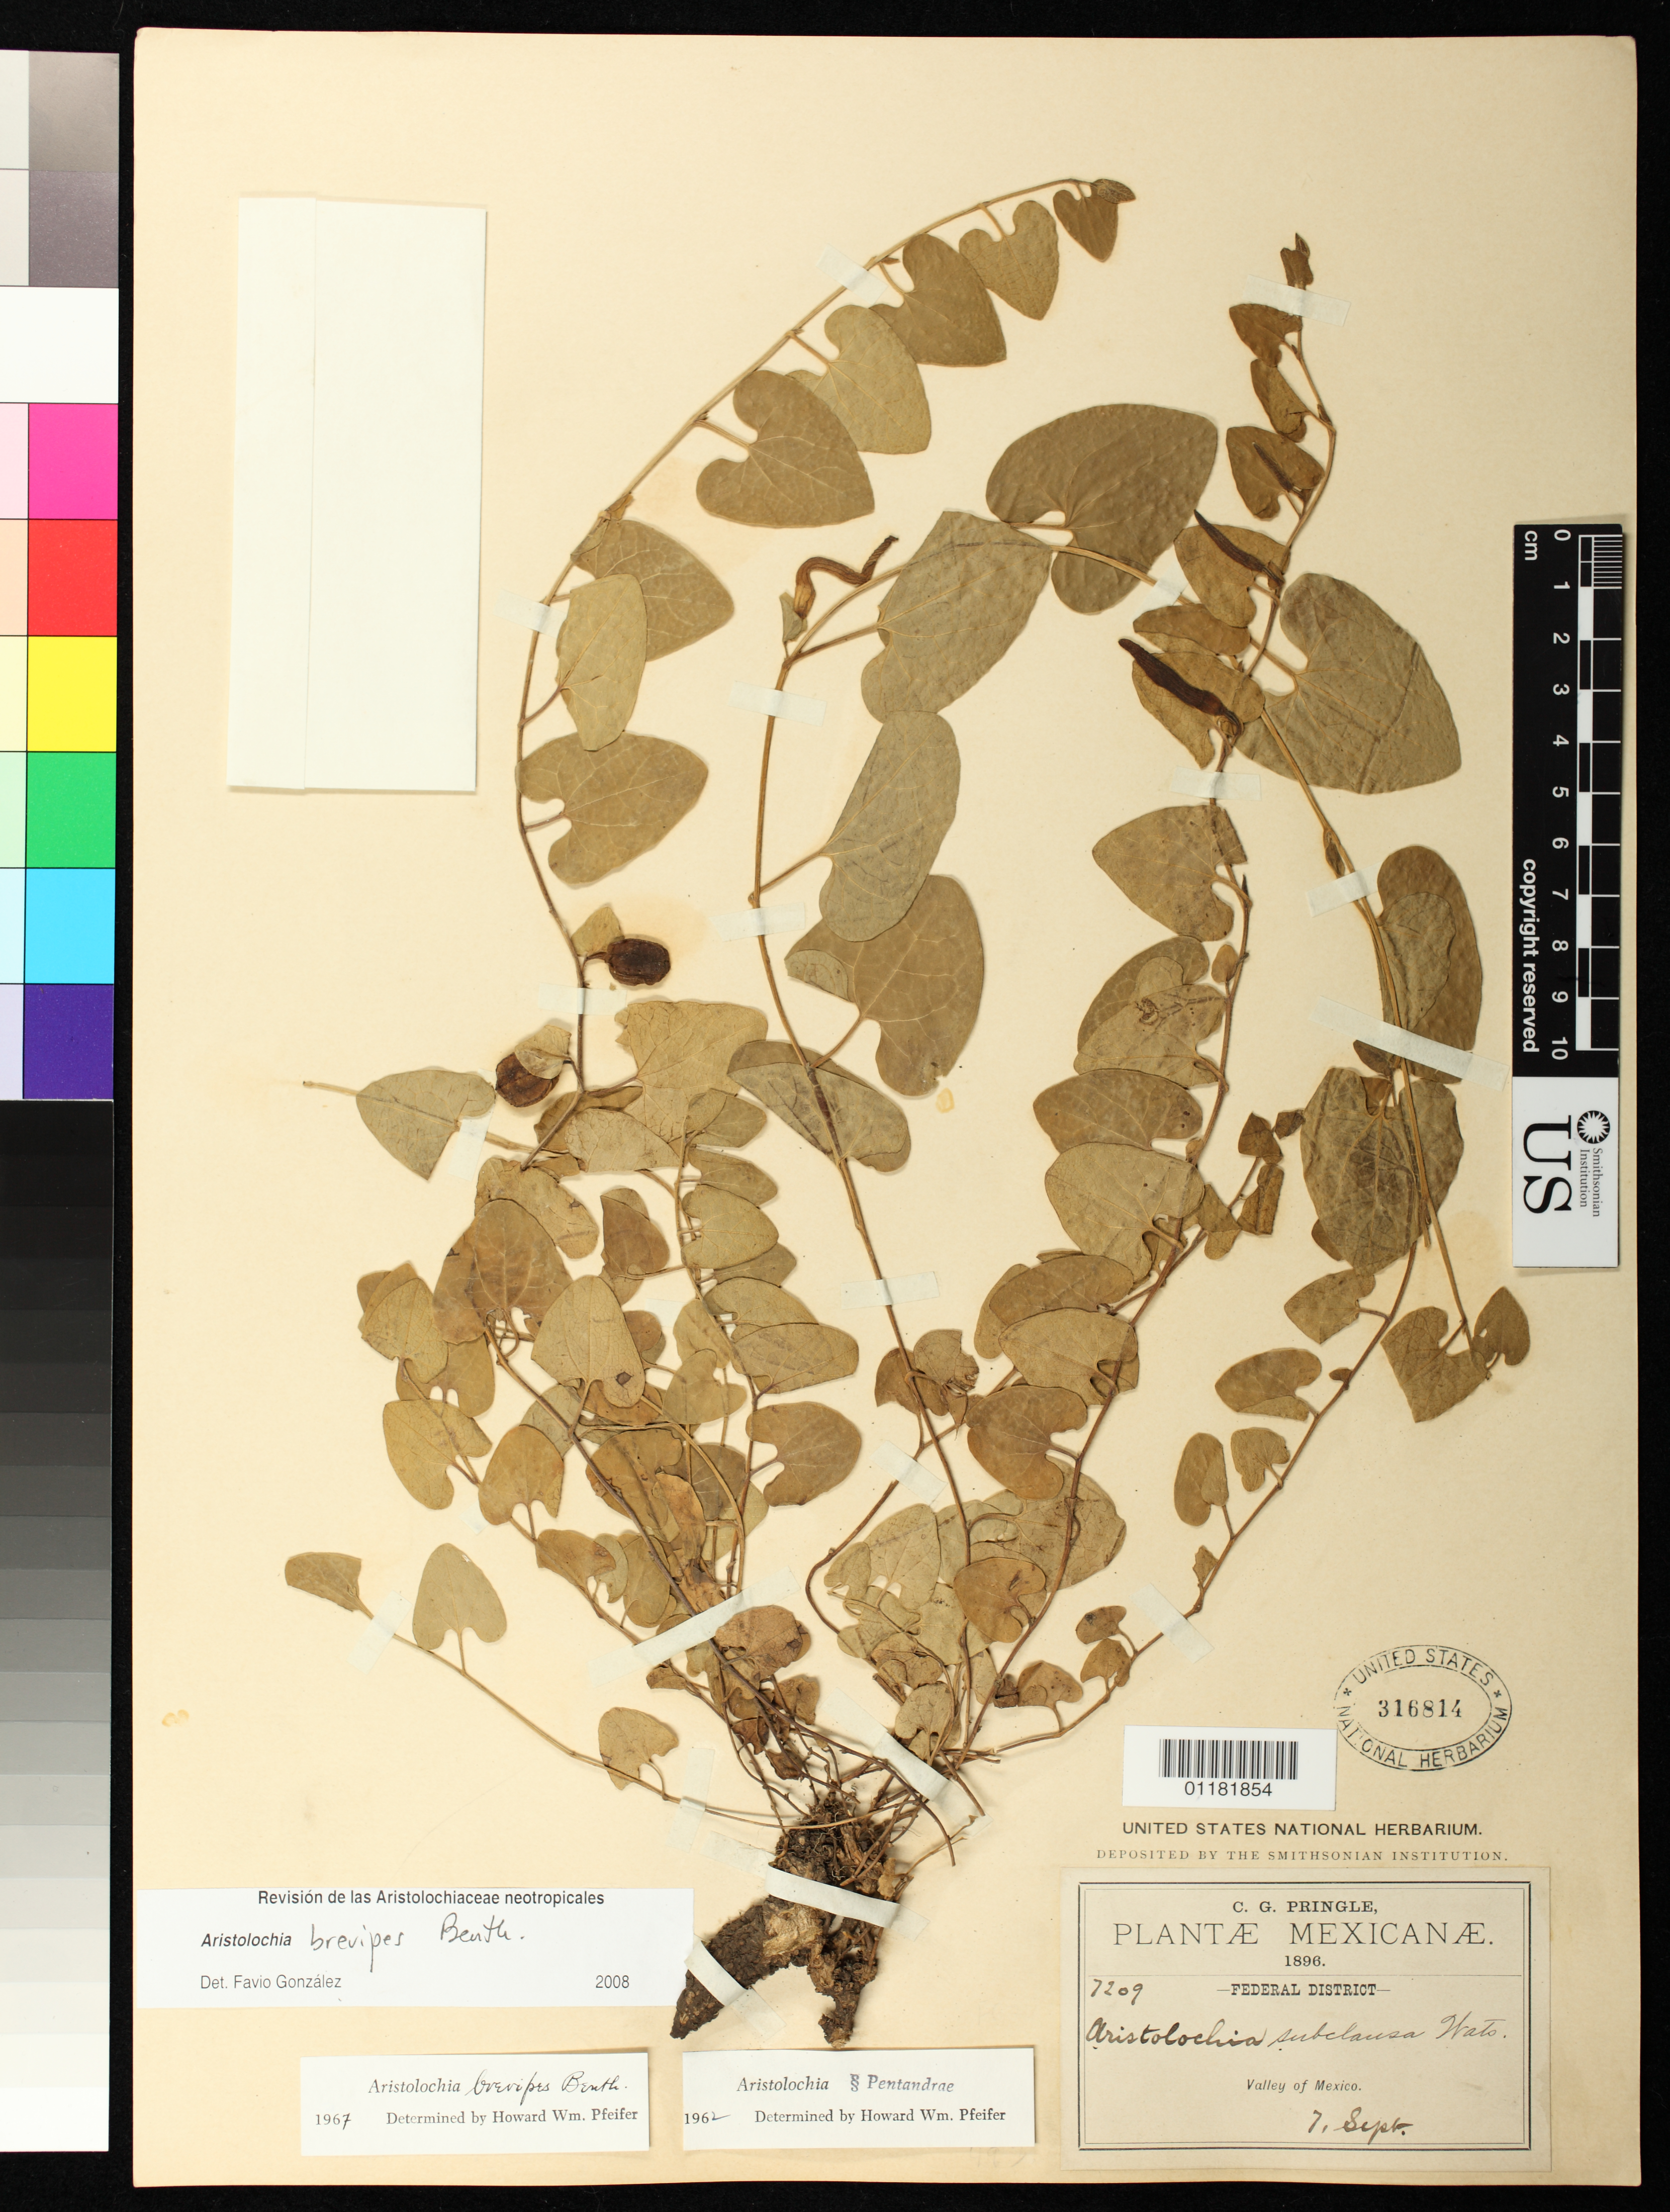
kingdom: Plantae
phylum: Tracheophyta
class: Magnoliopsida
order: Piperales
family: Aristolochiaceae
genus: Aristolochia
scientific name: Aristolochia brevipes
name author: Benth.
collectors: C. G. Pringle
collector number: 7209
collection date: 1896-07-09 or 1896-09-07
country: Mexico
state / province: Distrito Federal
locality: Valley of Mexico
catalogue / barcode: US 316814